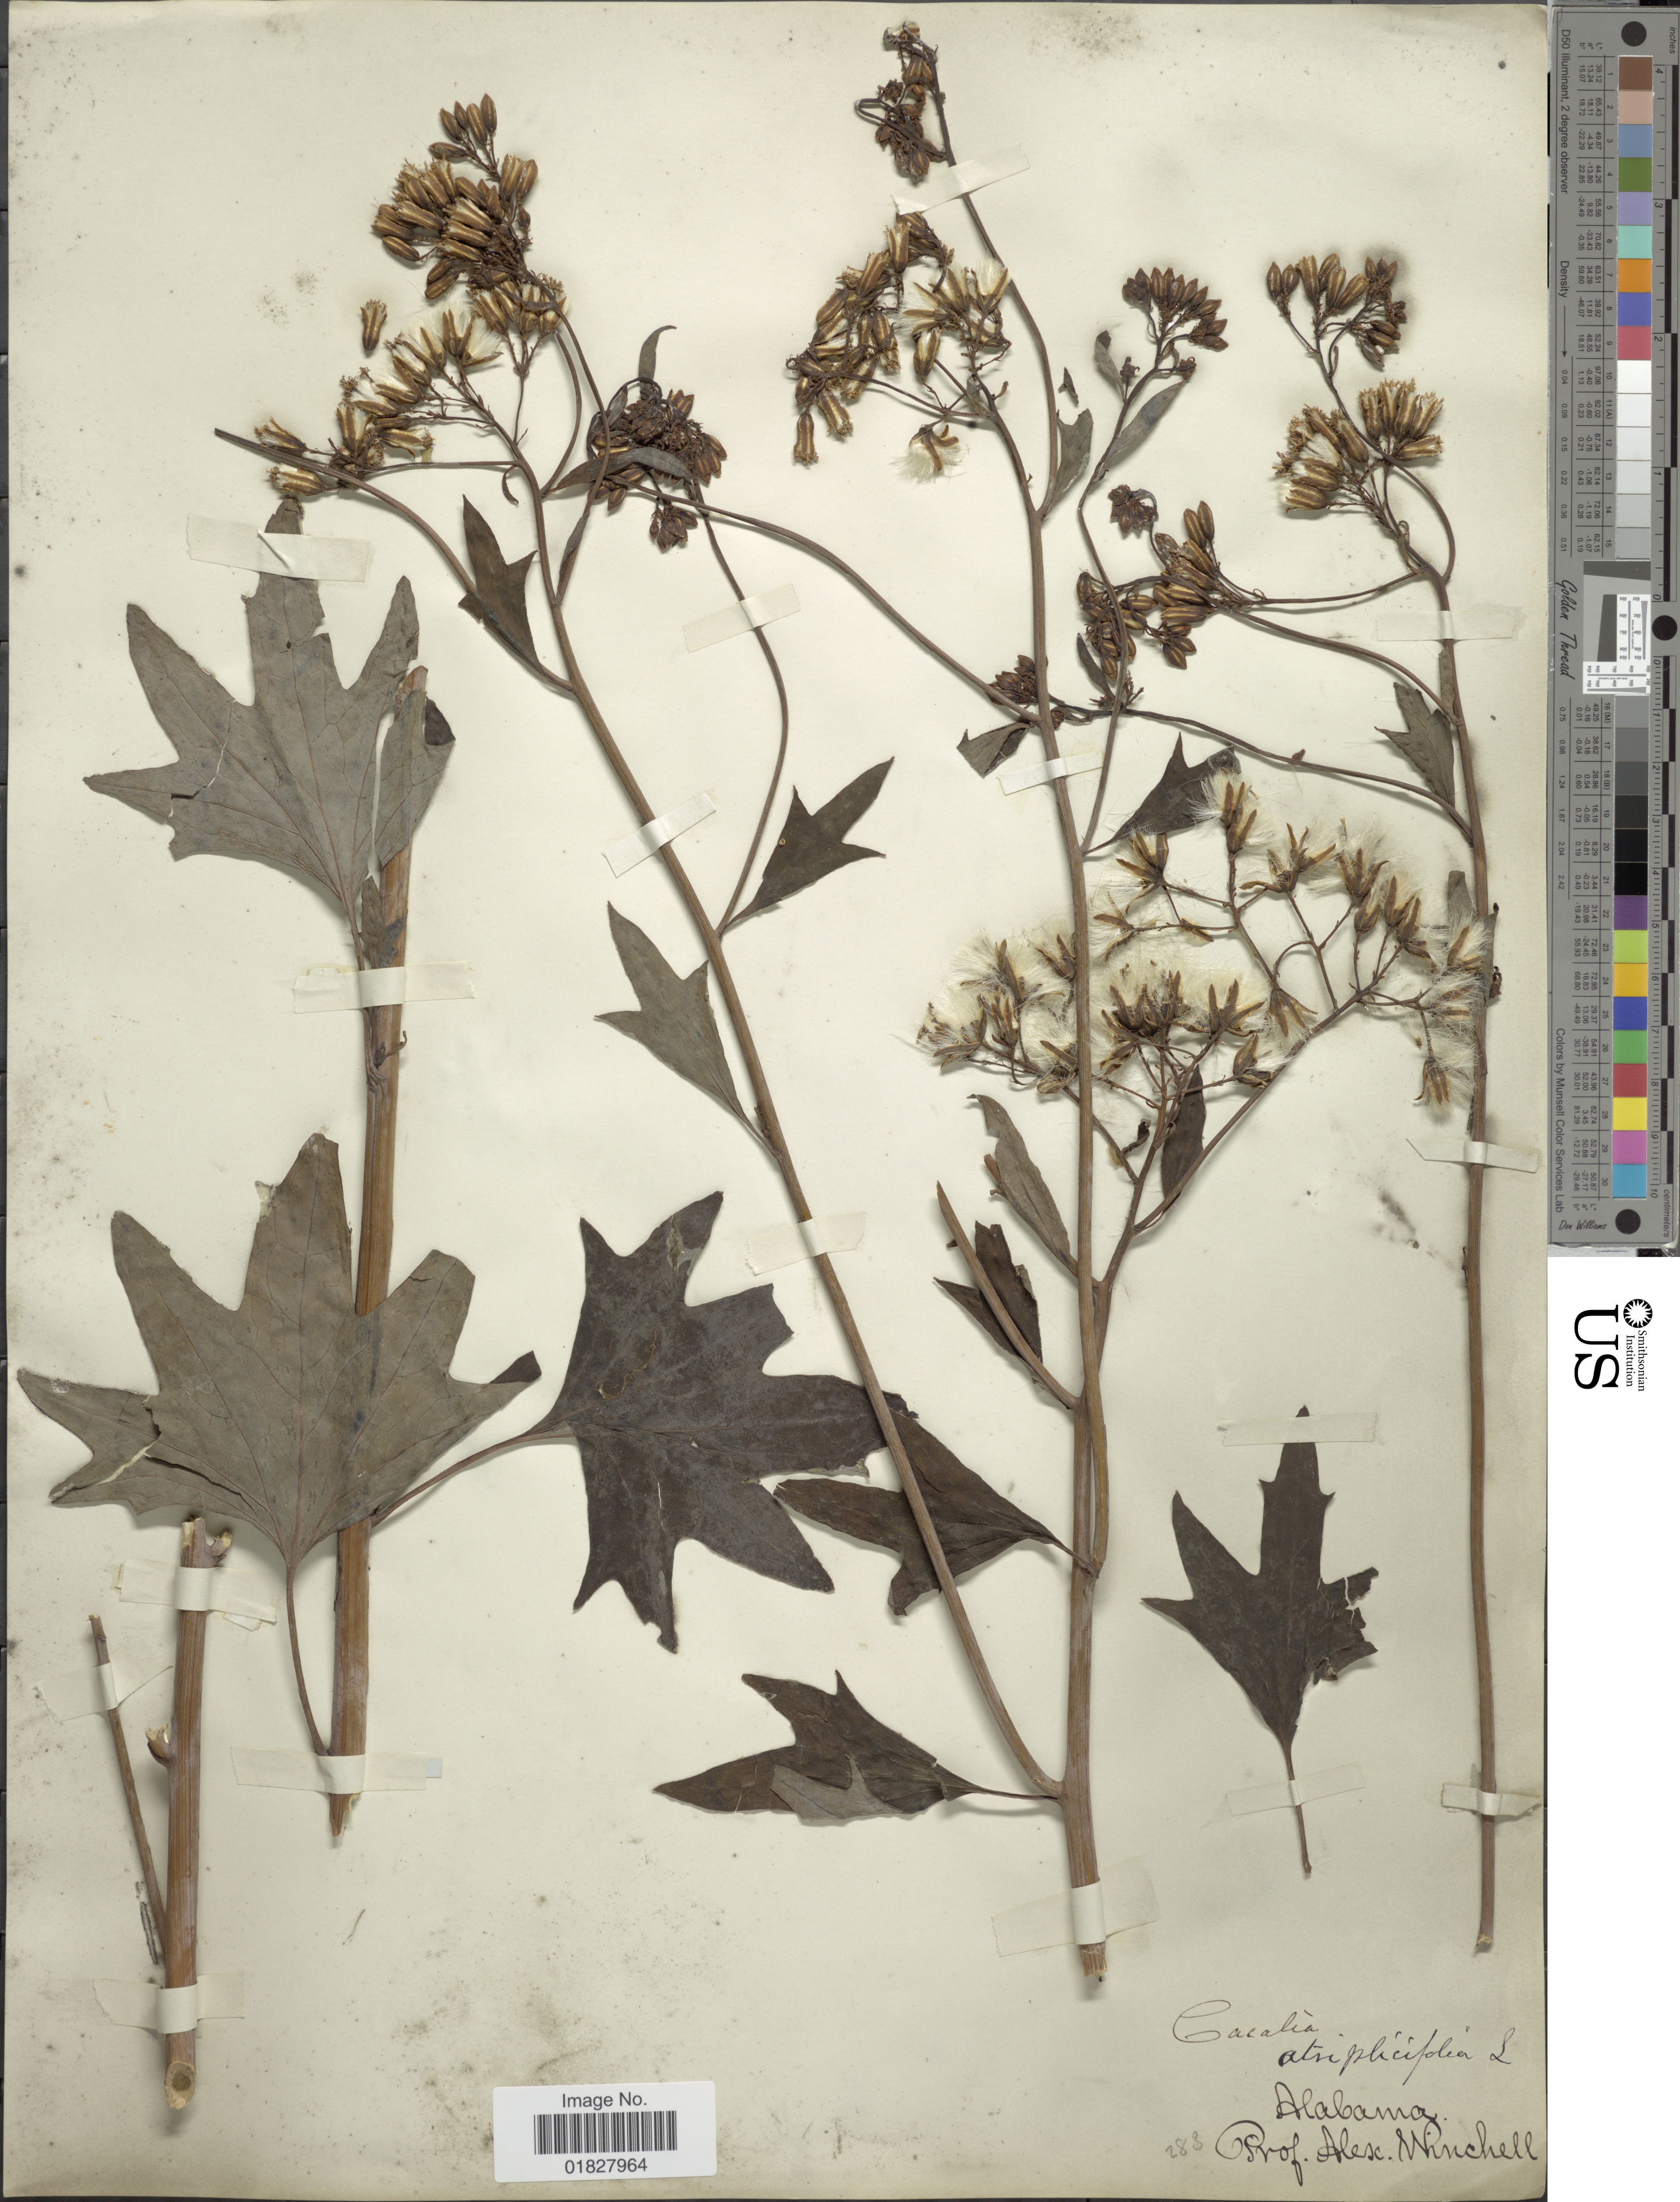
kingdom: Plantae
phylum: Tracheophyta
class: Magnoliopsida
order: Asterales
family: Asteraceae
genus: Arnoglossum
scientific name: Arnoglossum atriplicifolium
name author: (L.) H. Rob.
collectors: A. Winchell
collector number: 283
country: United States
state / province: Alabama